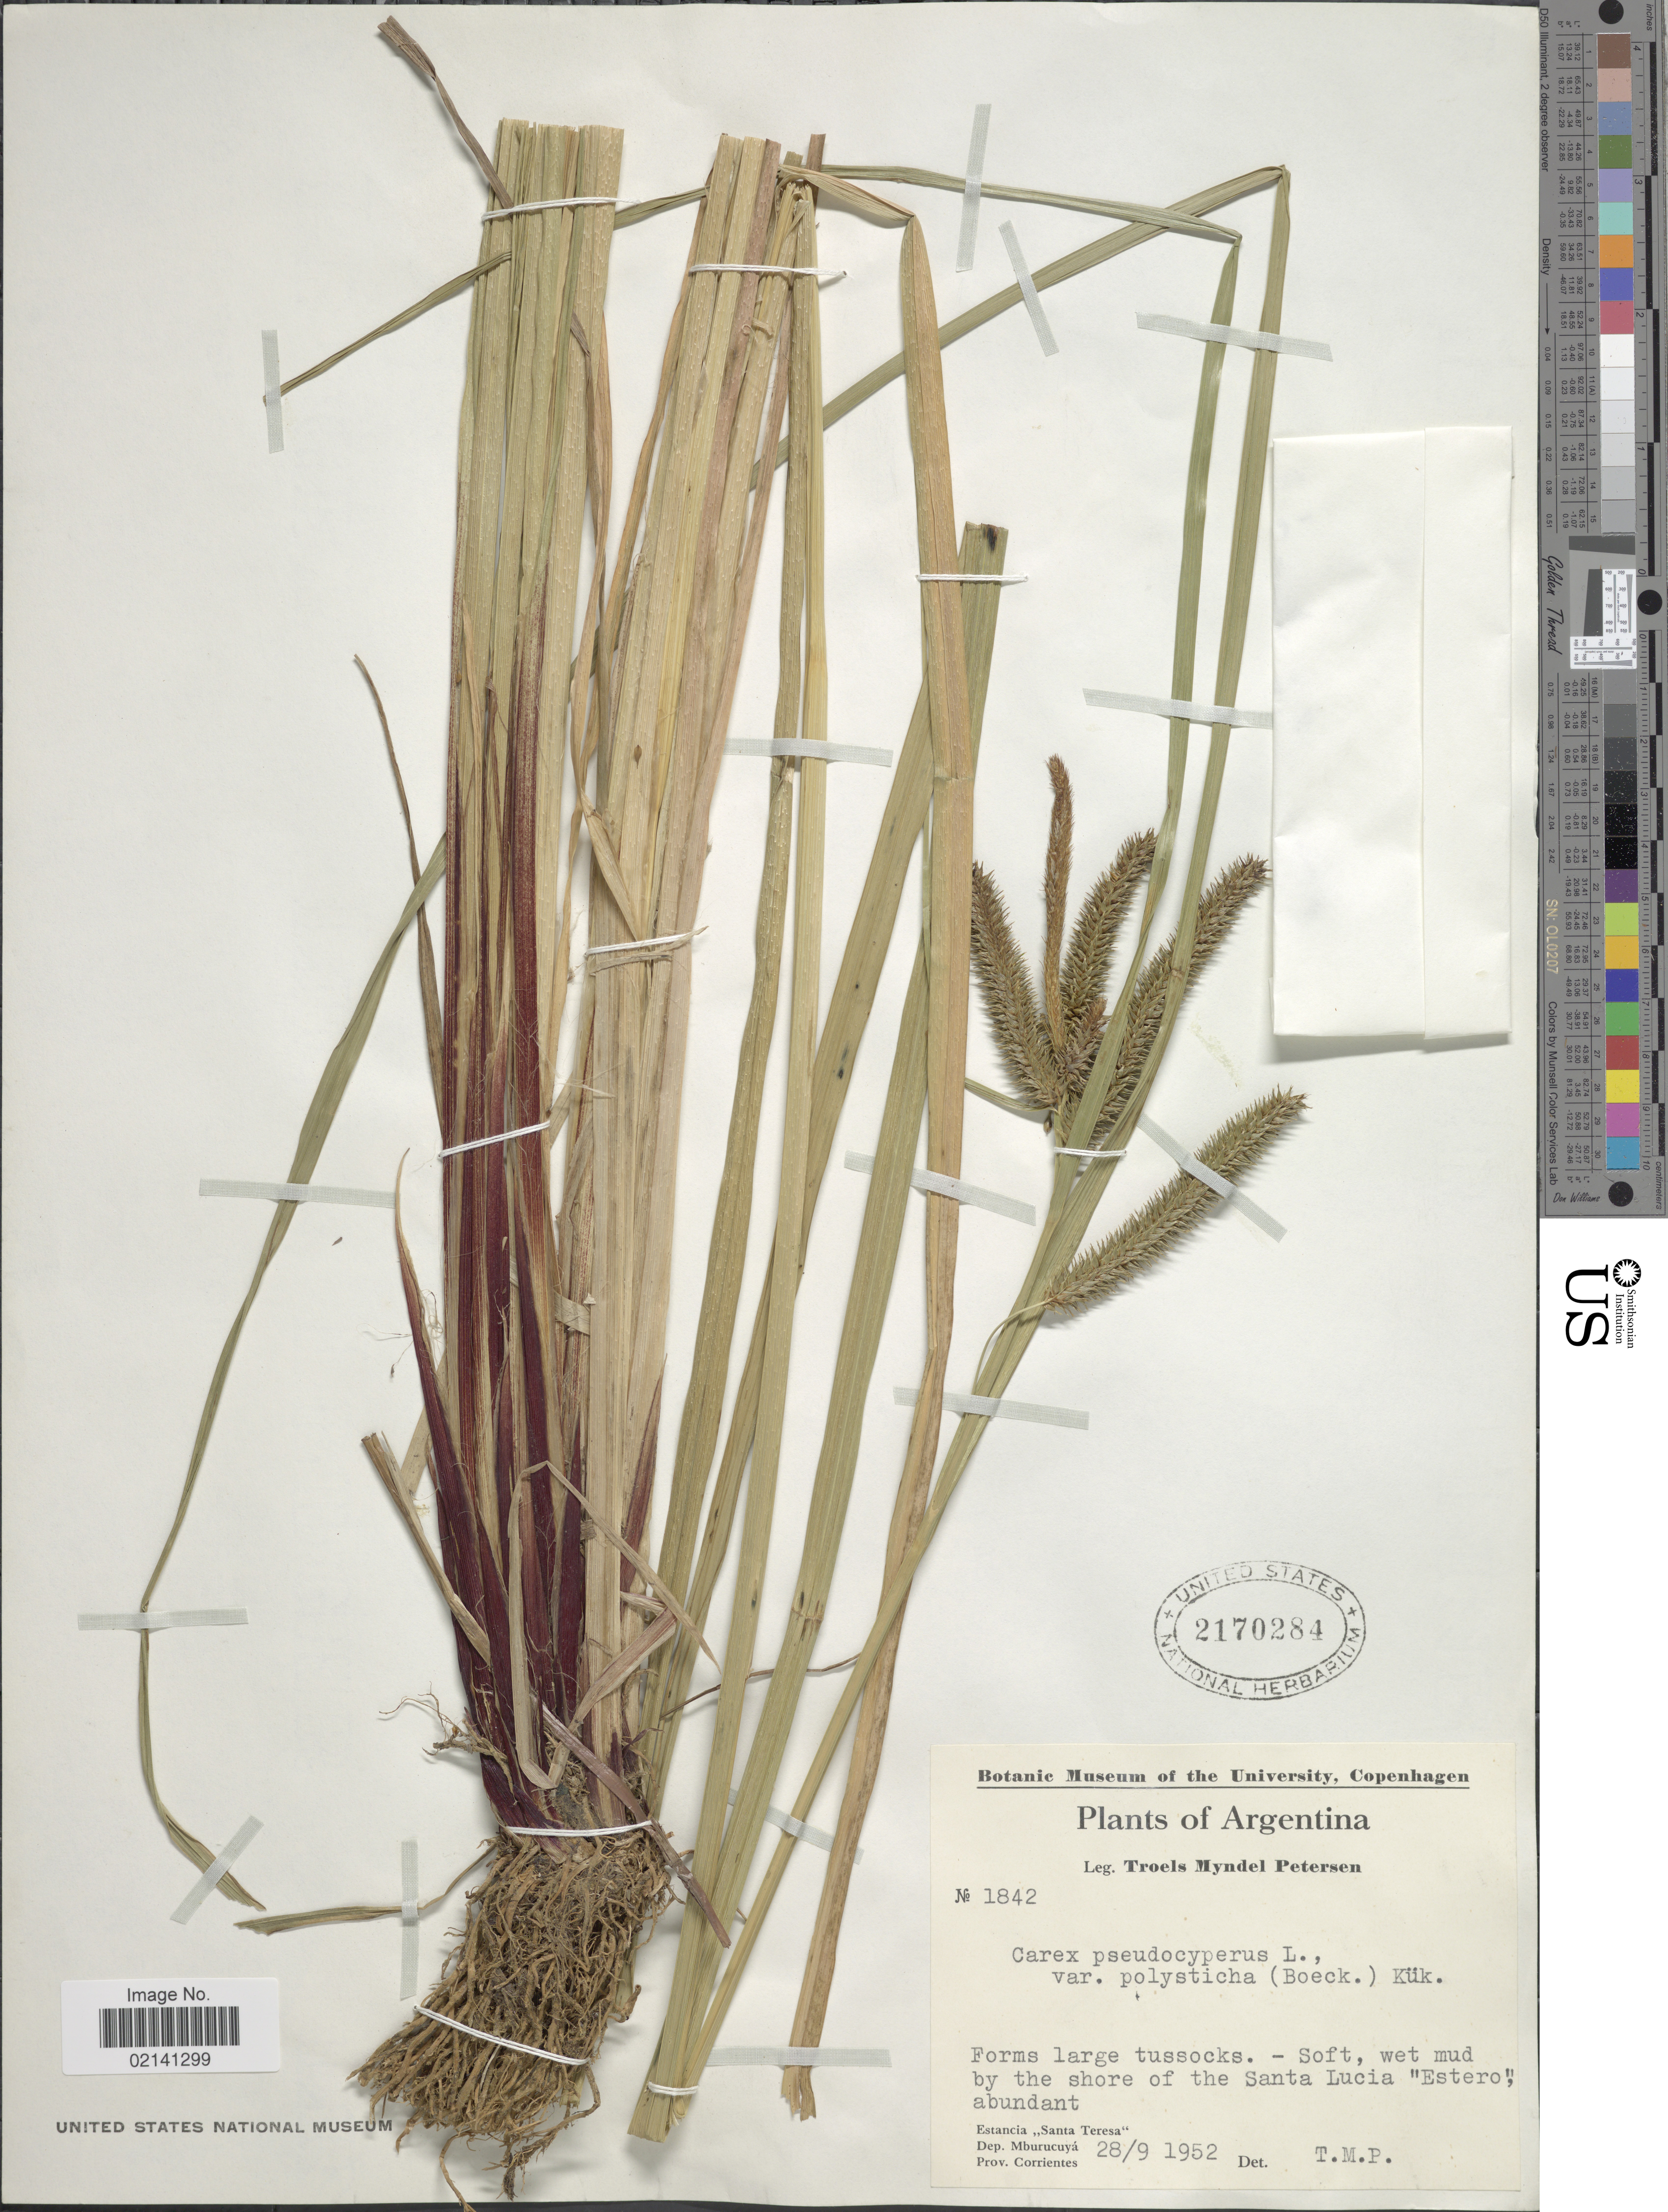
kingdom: Plantae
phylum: Tracheophyta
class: Liliopsida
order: Poales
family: Cyperaceae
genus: Carex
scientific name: Carex polysticha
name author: Boeckeler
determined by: Jimnéz-Mejias, Pedro, (UPOS), Universidad Pablo de Olavide (SPAIN)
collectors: T. Pederson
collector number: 1842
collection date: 1952-09-28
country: Argentina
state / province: Corrientes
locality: By the shore of the Santa Lucia "Estero", Estancia "Santa Teresa", Dep. Mburucuya.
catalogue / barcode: US 2170284